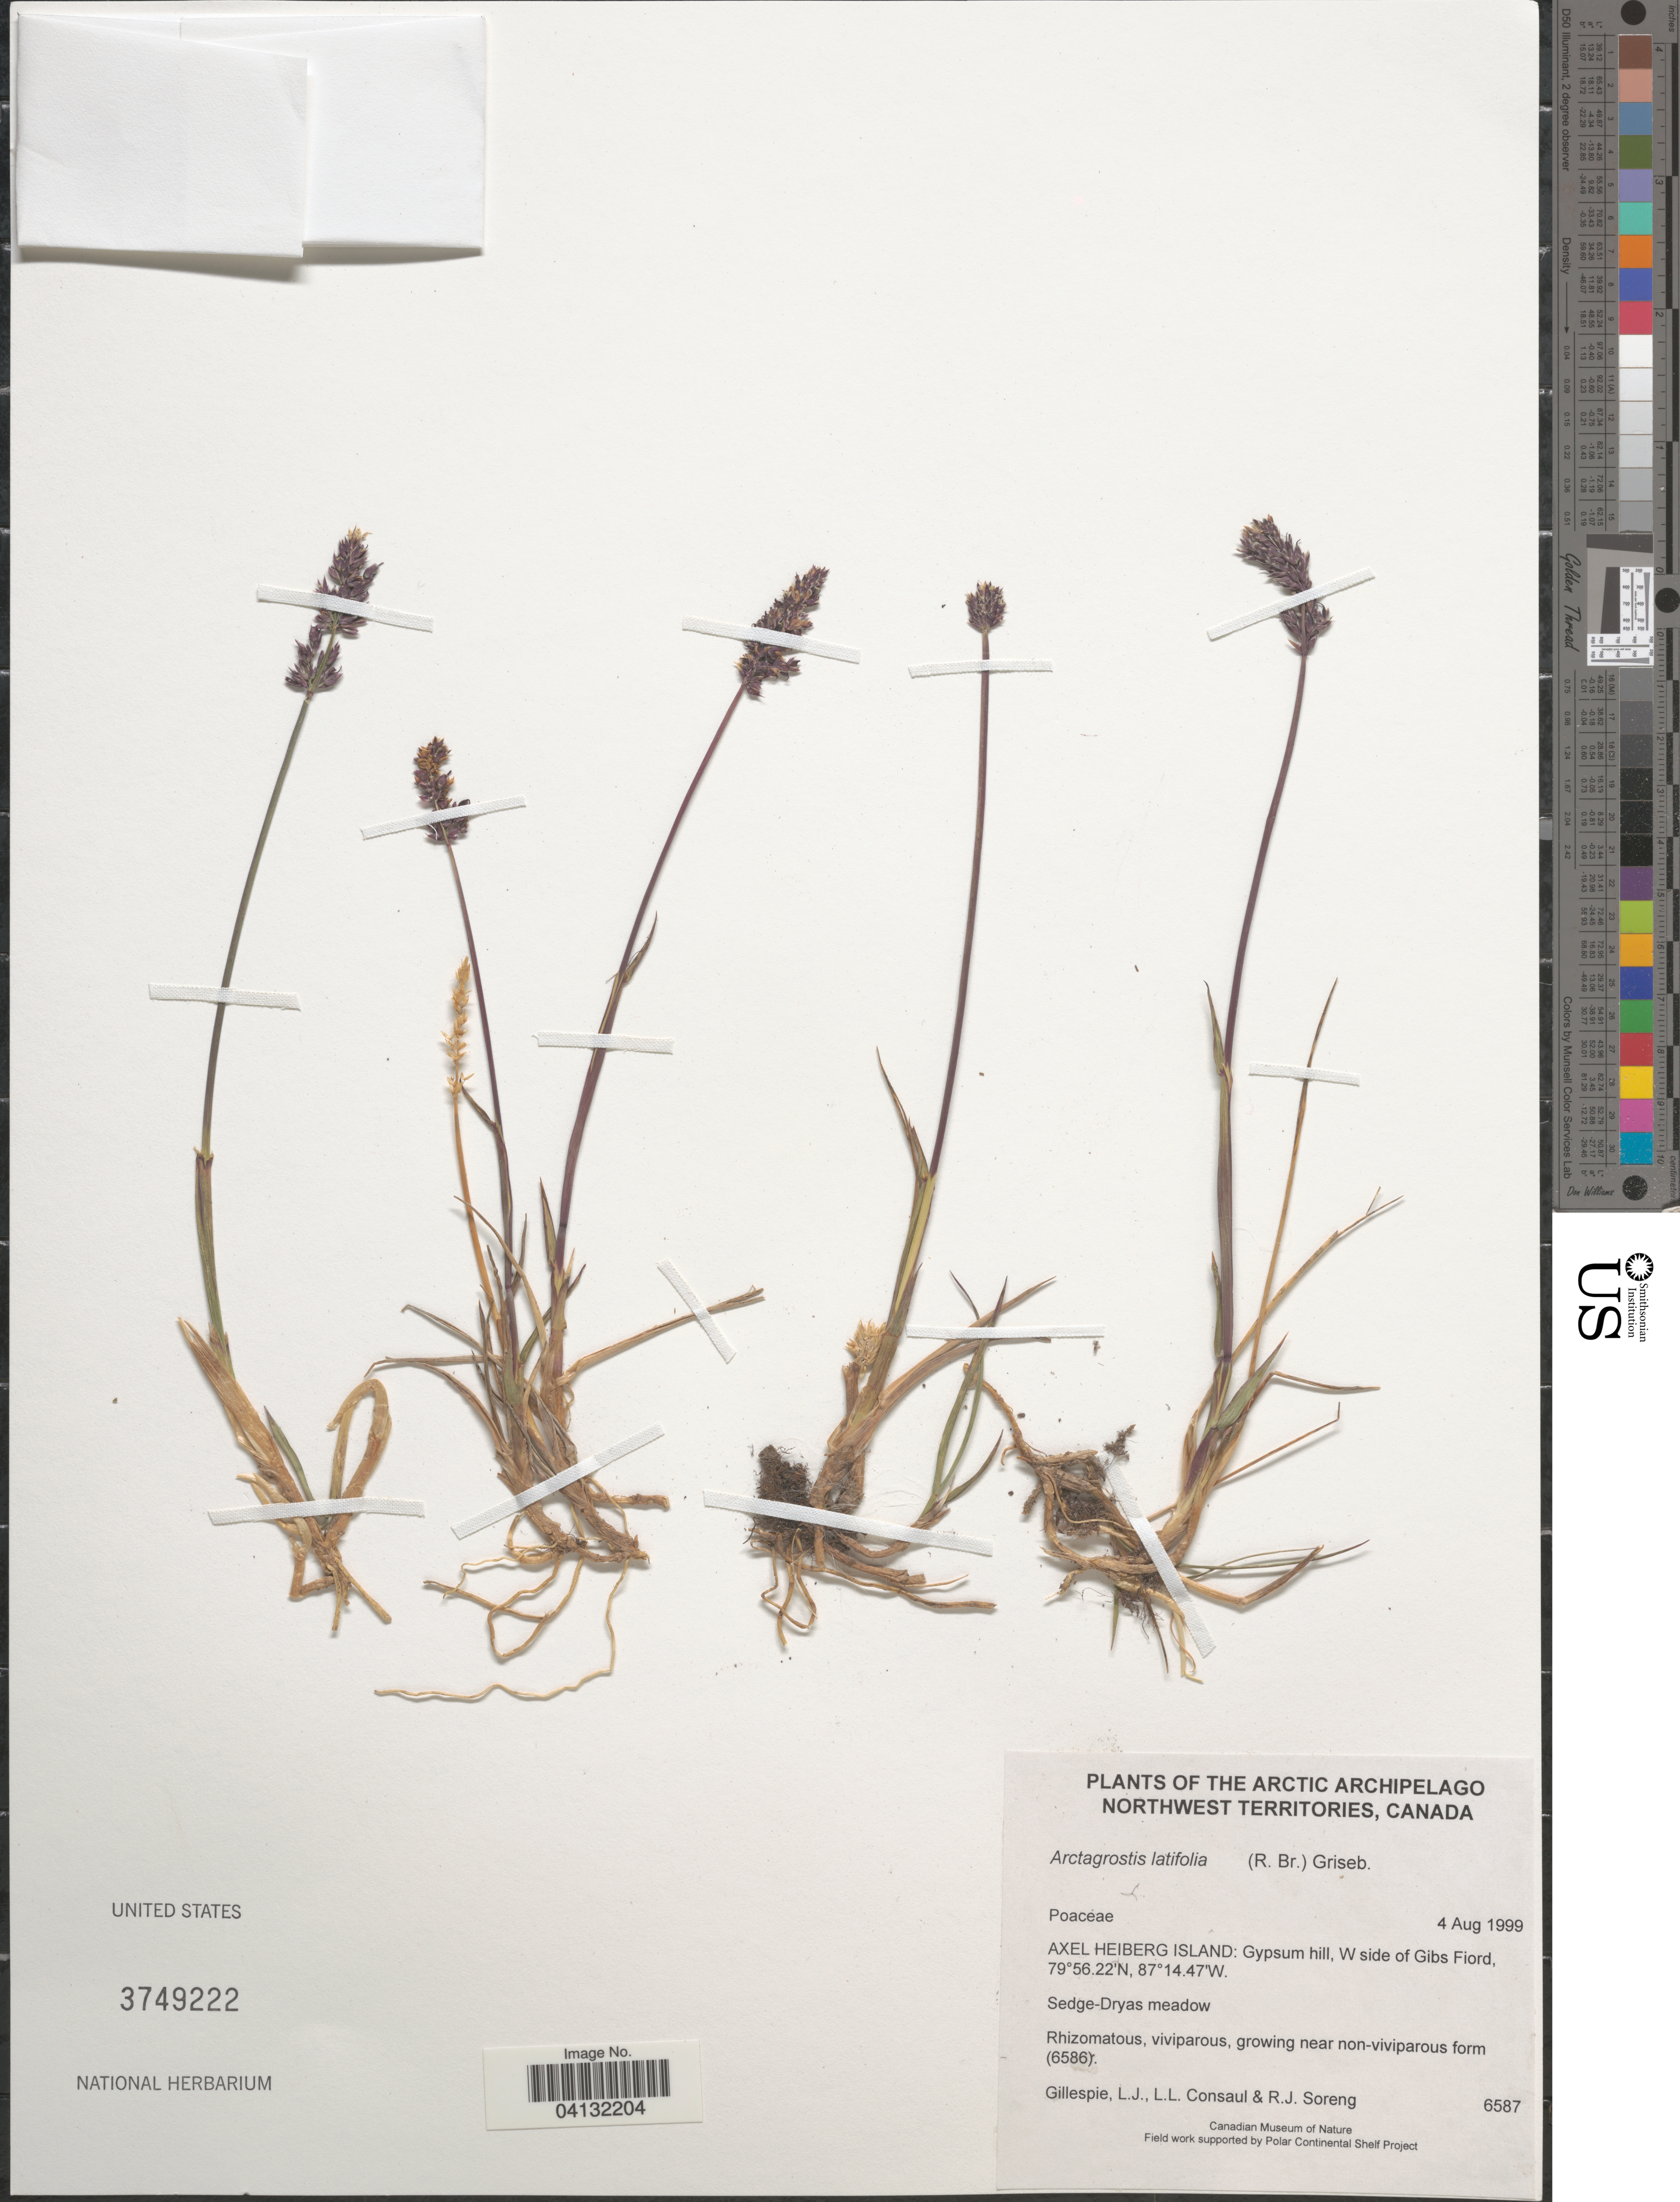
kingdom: Plantae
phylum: Tracheophyta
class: Liliopsida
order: Poales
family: Poaceae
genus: Arctagrostis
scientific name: Arctagrostis latifolia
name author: (R. Br.) Griseb.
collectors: L. Gillespie, L. Consaul & R. J. Soreng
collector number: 6587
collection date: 1999-08-04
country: Canada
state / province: Northwest Territories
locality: Arctic Archipelago. Axel Heiberg Island: Gypsum hill, W side of Gibs Fiord.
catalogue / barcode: US 3749222